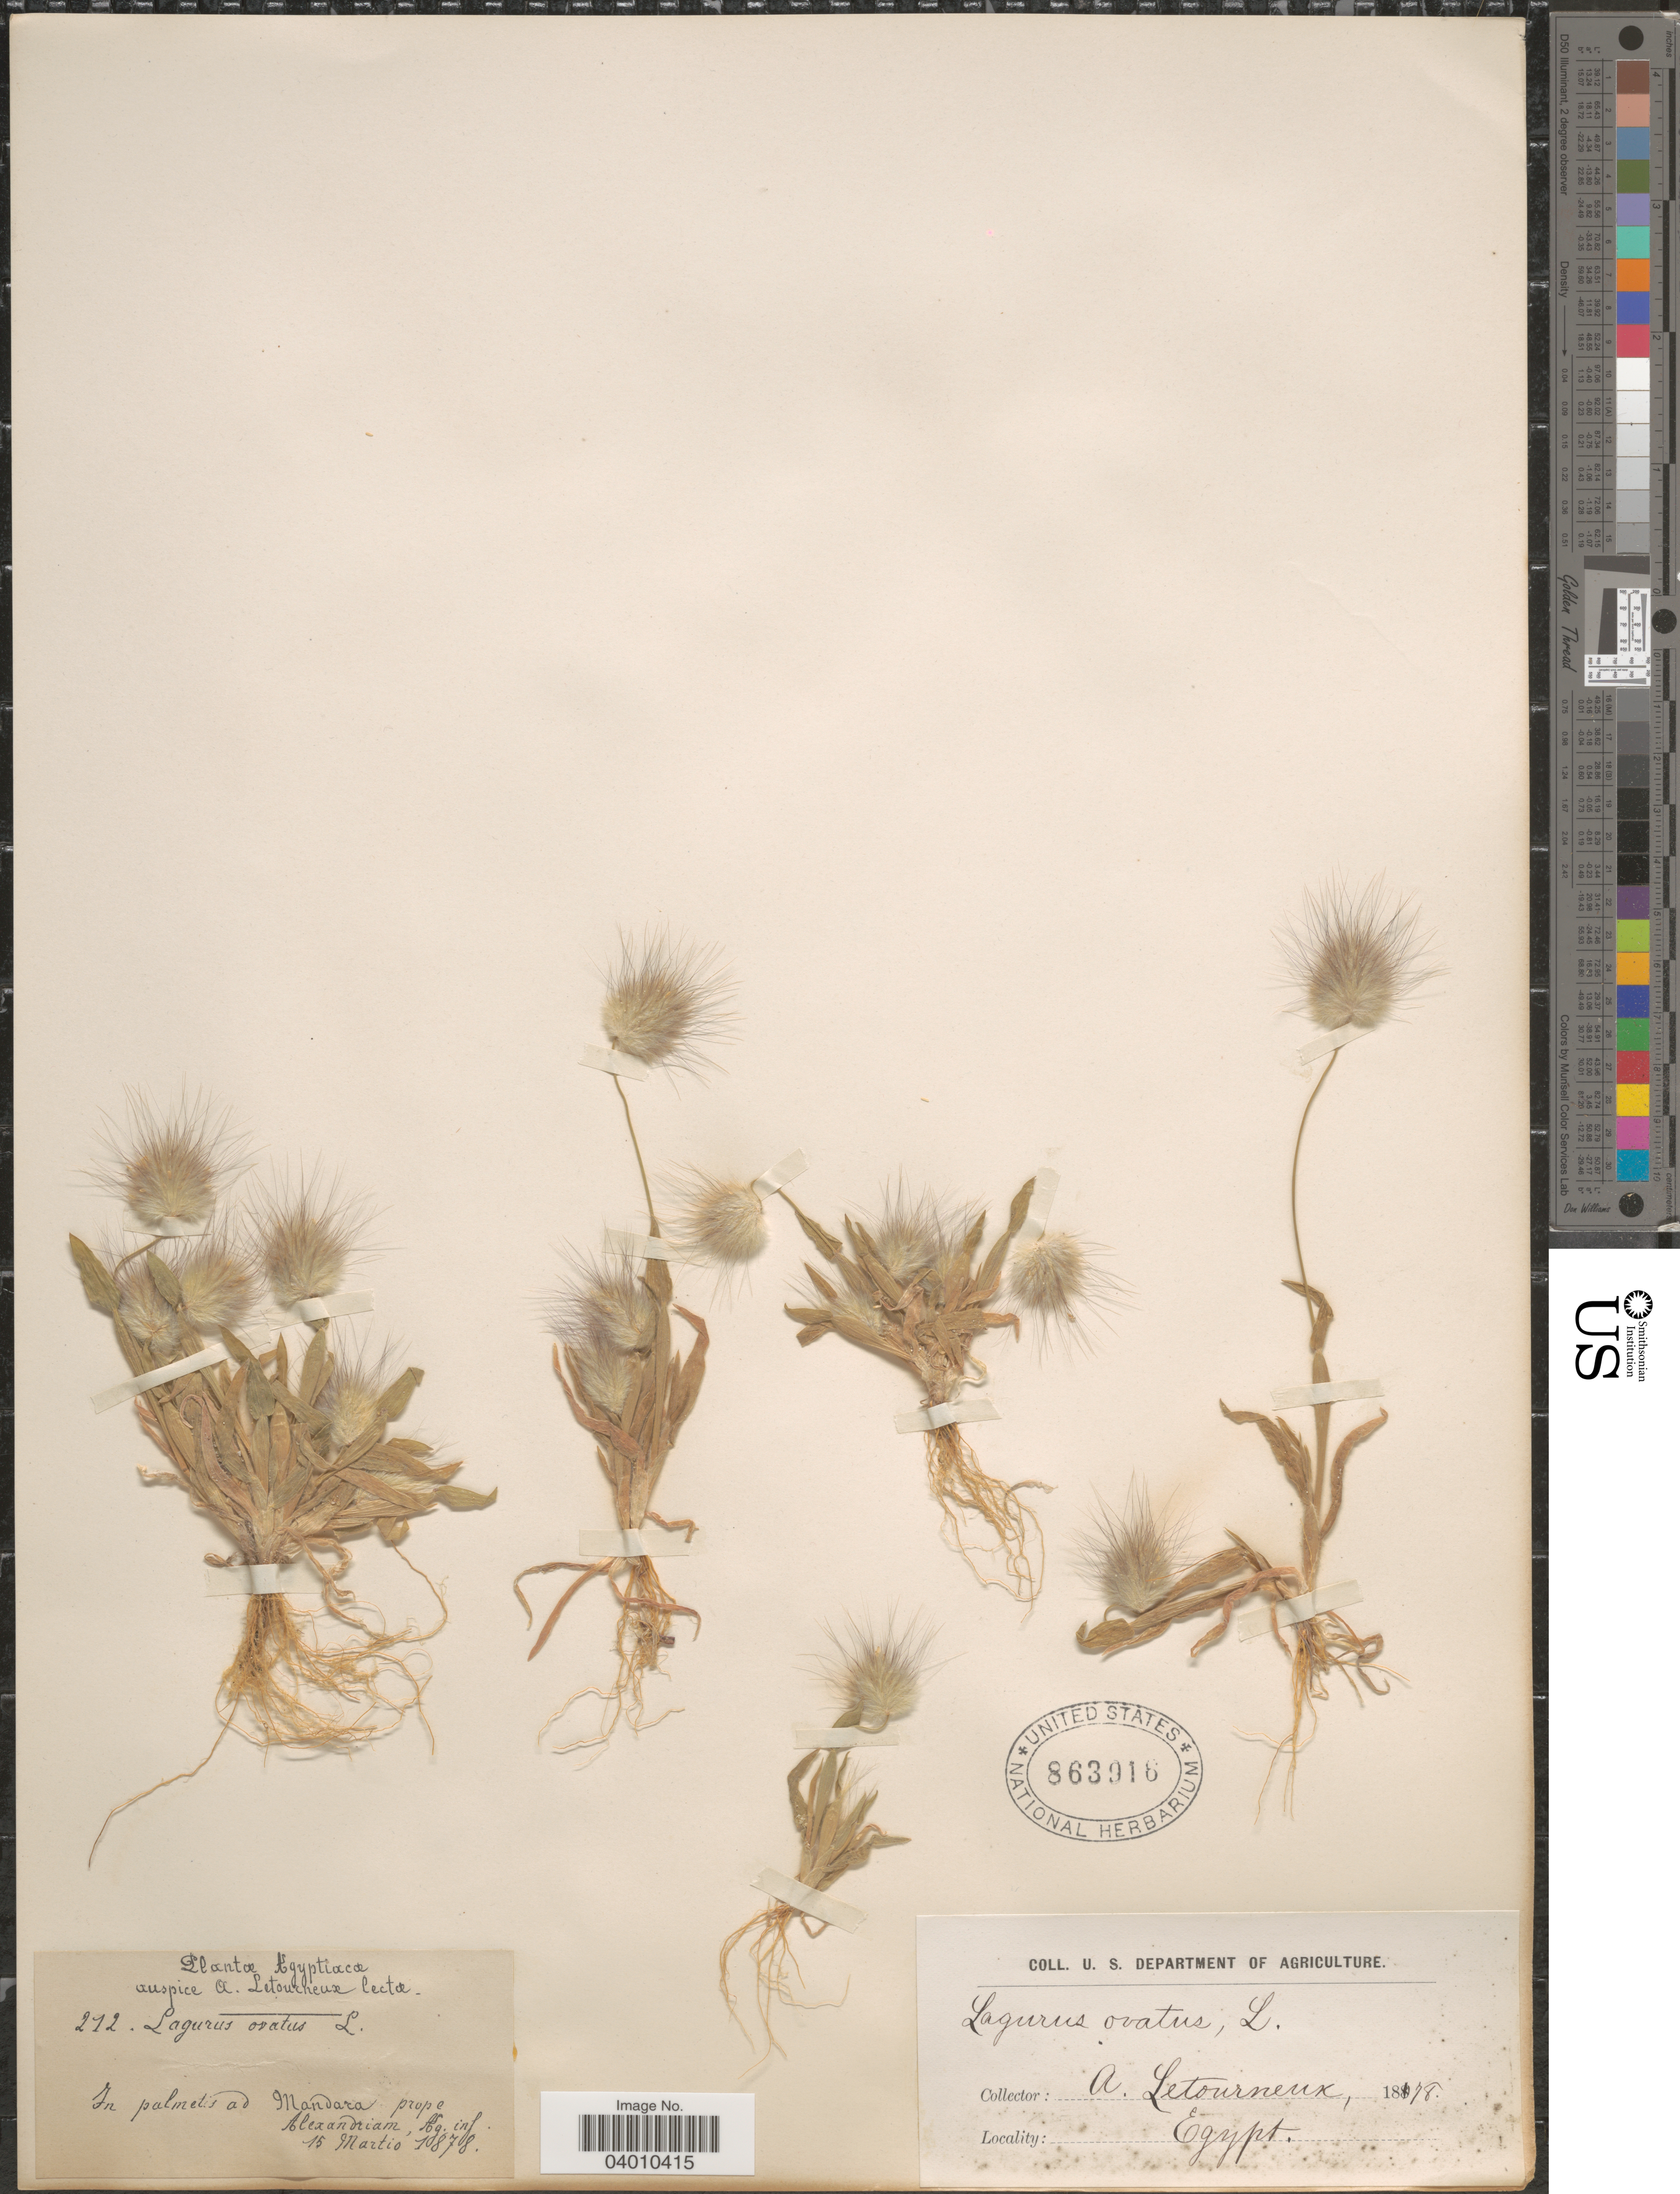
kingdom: Plantae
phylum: Tracheophyta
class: Liliopsida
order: Poales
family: Poaceae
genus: Lagurus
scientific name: Lagurus ovatus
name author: L.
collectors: A. Letourneux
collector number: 212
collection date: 1878-03-15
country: Egypt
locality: Ægyptiacæ. In palmetis ad Mandara prope Alexandriam, Æg. inf.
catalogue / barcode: US 863916